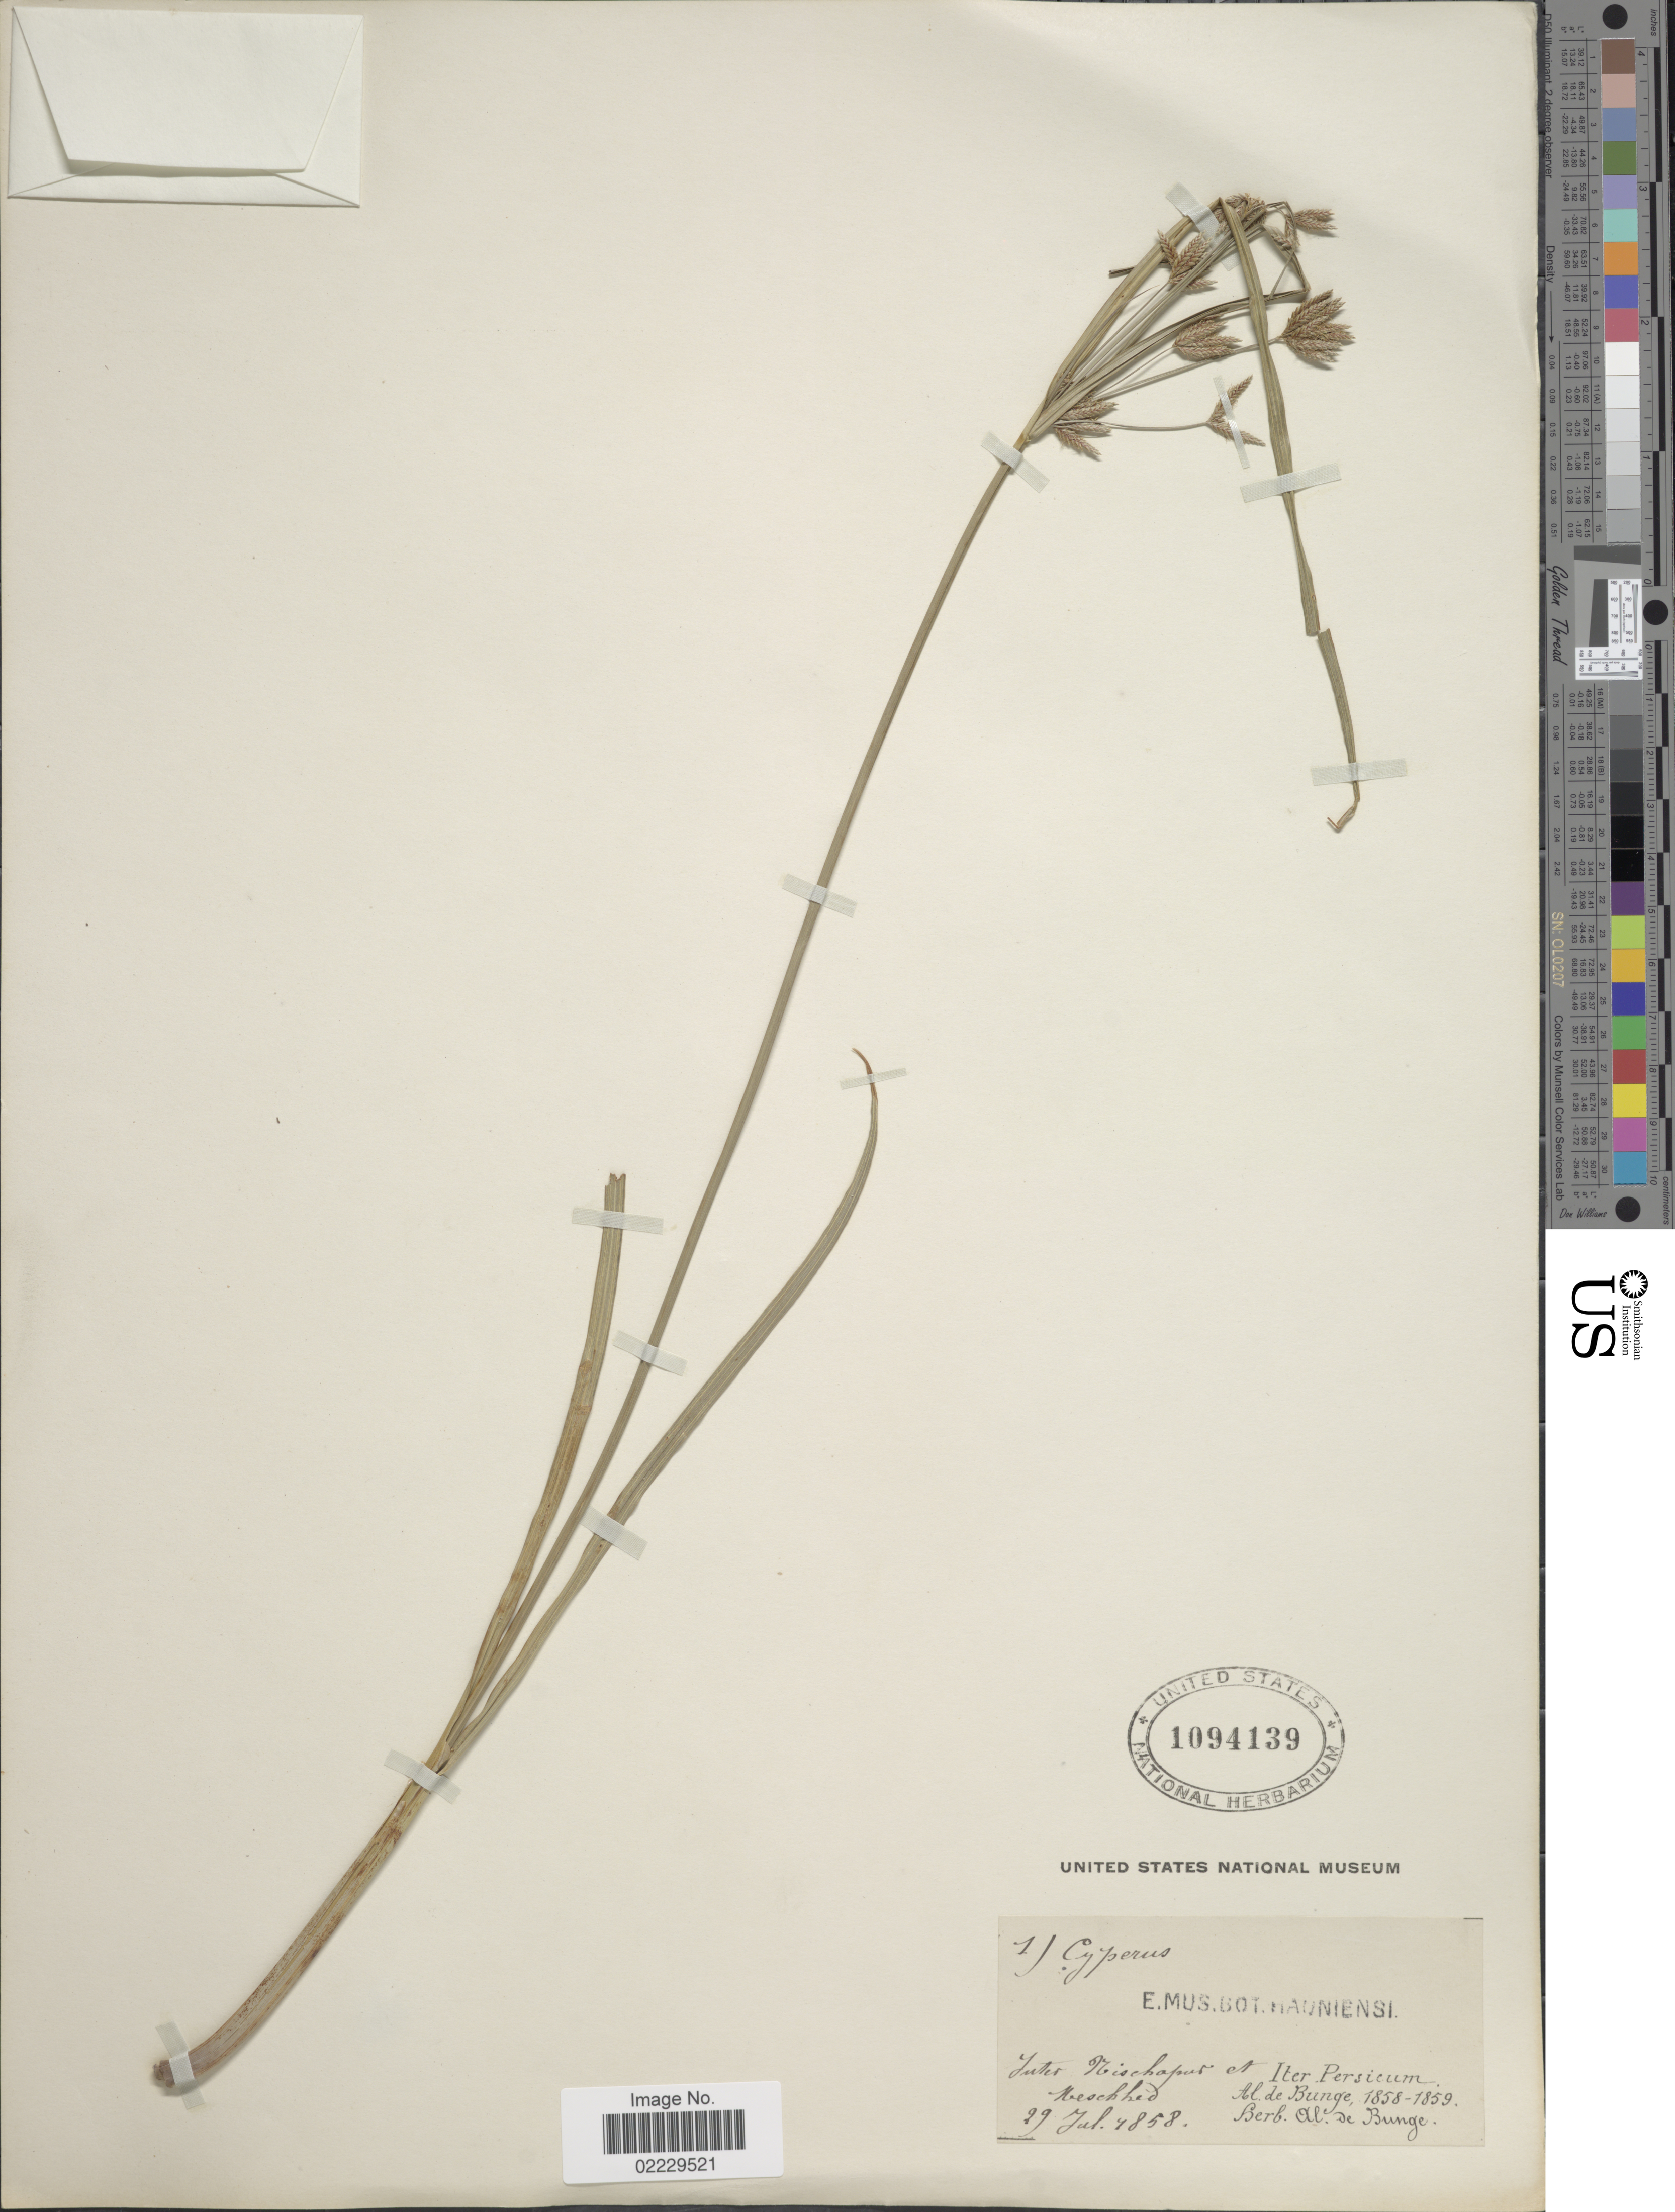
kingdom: Plantae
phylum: Tracheophyta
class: Liliopsida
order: Poales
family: Cyperaceae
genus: Cyperus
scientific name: Cyperus sp.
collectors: A. de Bunge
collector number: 1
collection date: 1858-07-29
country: Iran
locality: Inter Mischapur et Neschled, Iter Persicum [interpreted]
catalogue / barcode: US 1094139